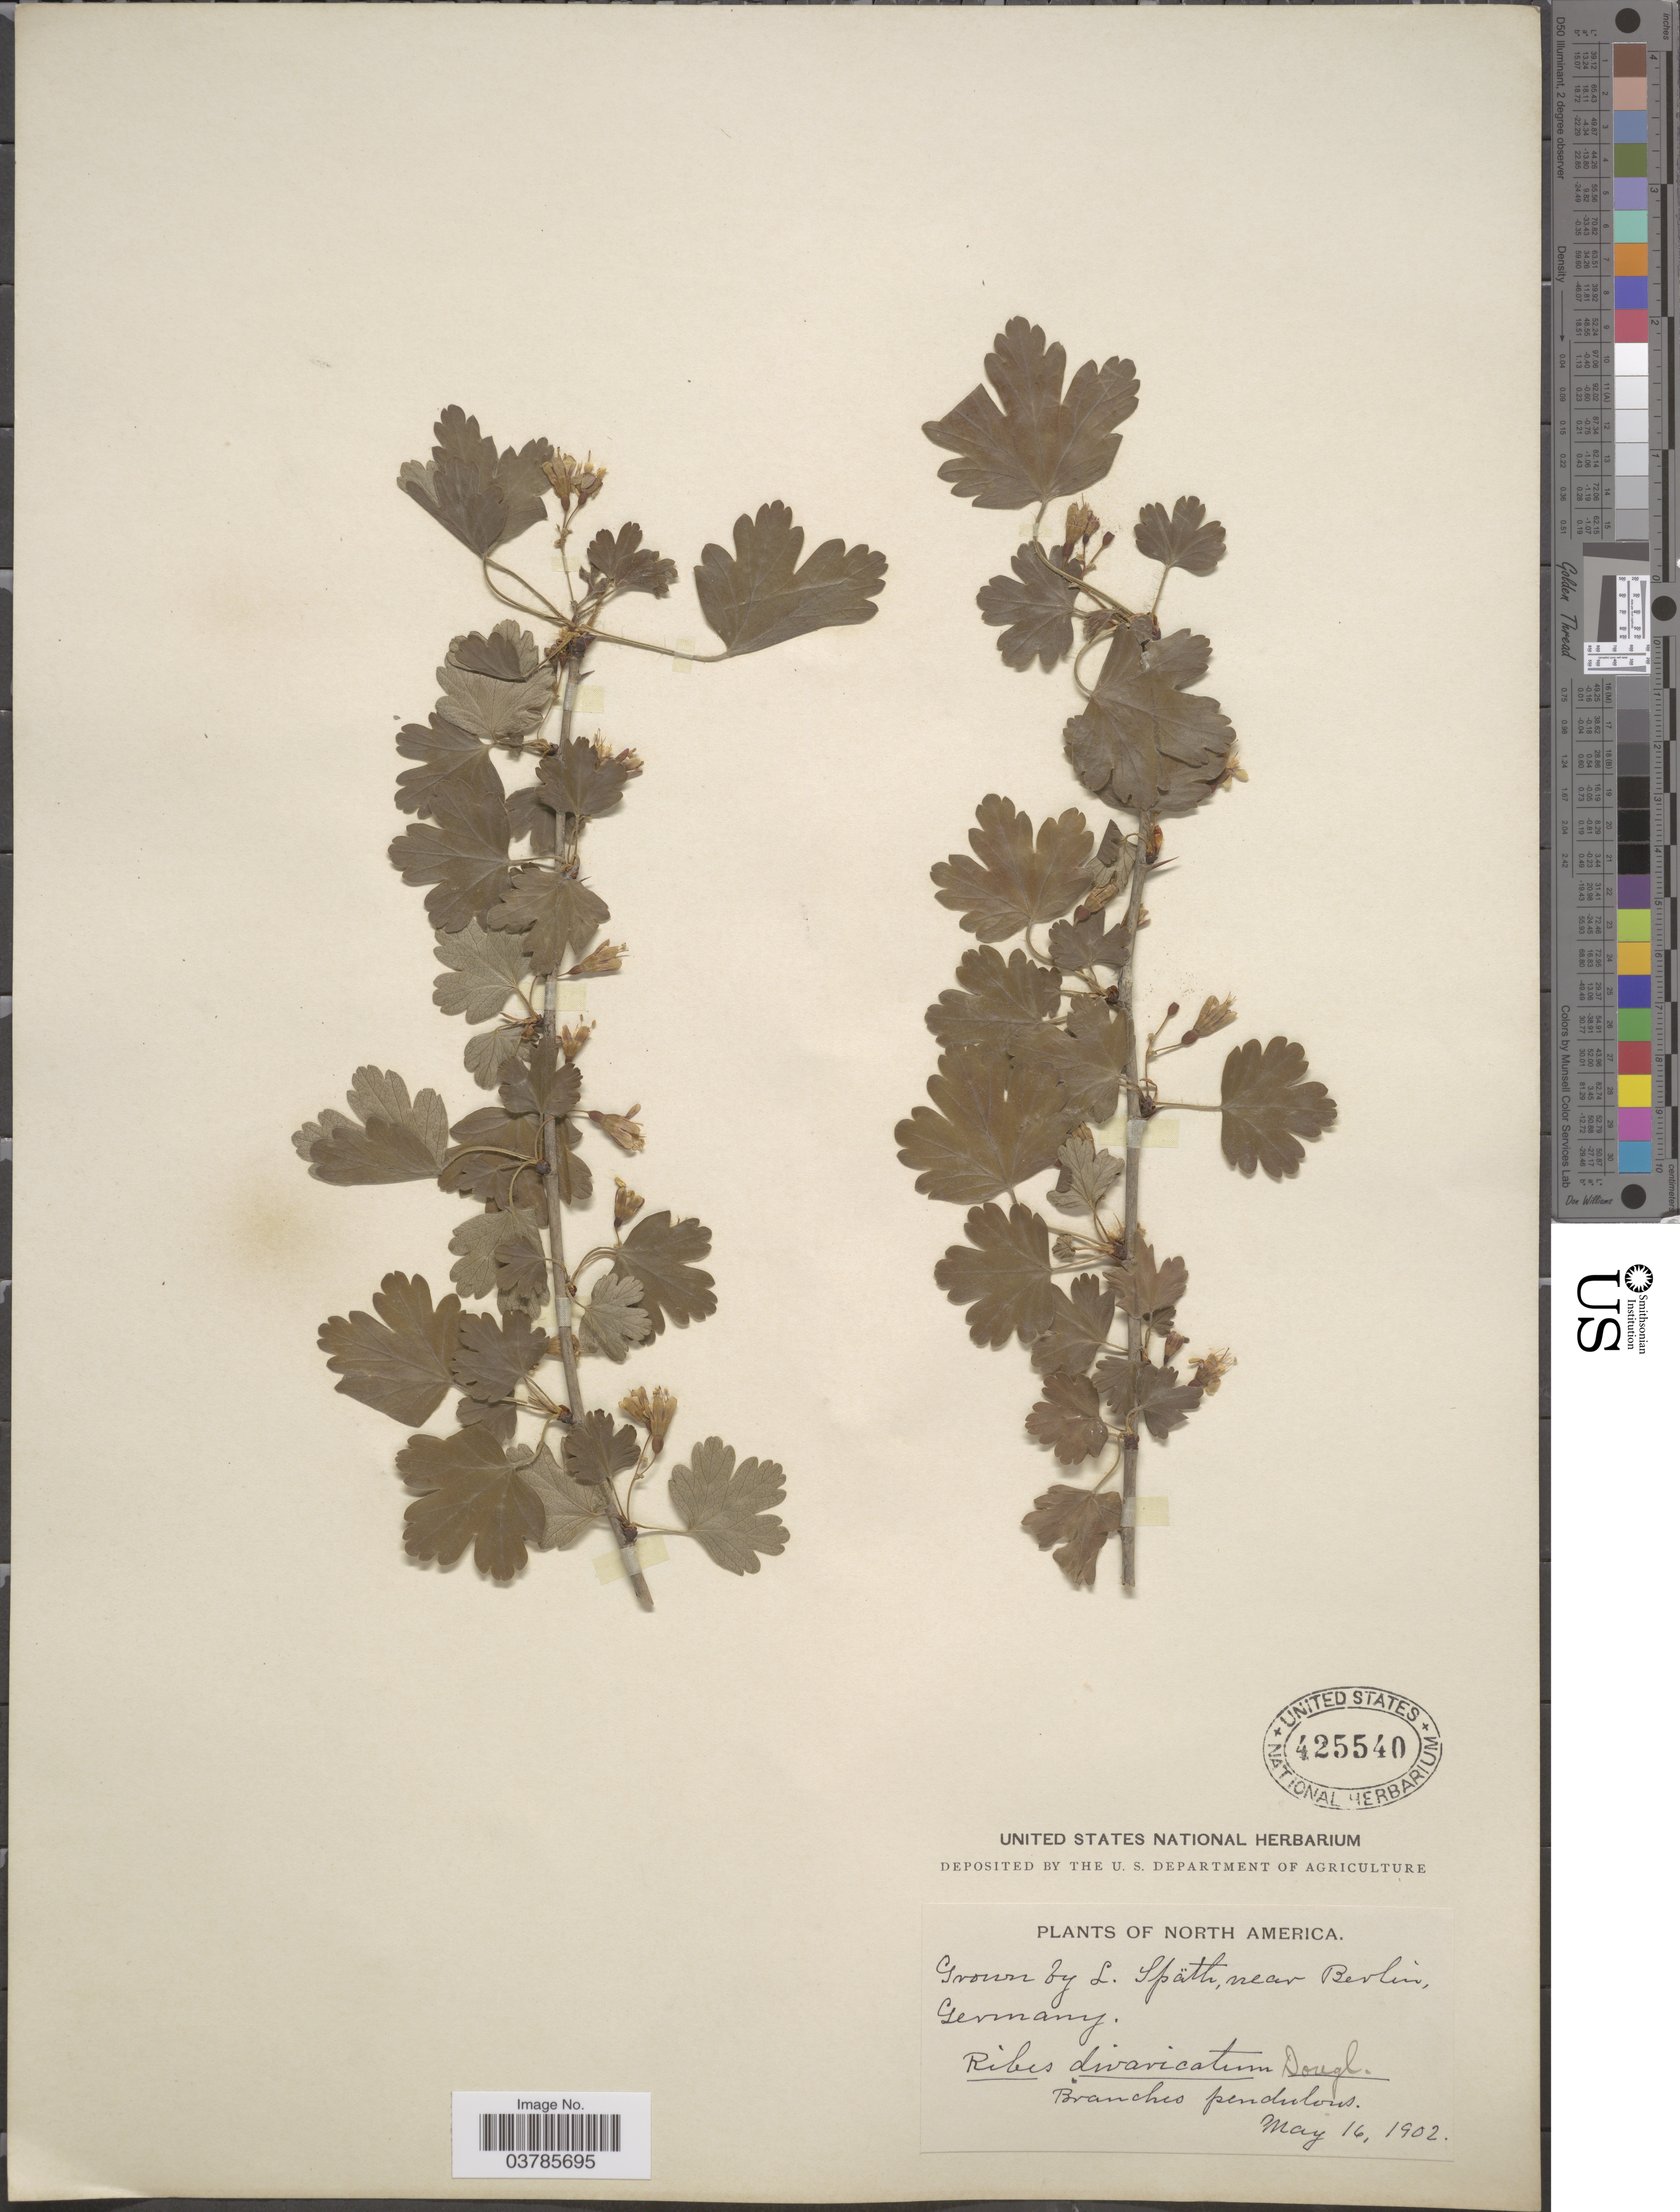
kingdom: Plantae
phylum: Tracheophyta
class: Magnoliopsida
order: Saxifragales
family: Grossulariaceae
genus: Ribes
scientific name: Ribes divaricatum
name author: Douglas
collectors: L. Späth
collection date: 1902-05-16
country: Germany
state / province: Berlin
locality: Near Berlin.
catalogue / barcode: US 425540